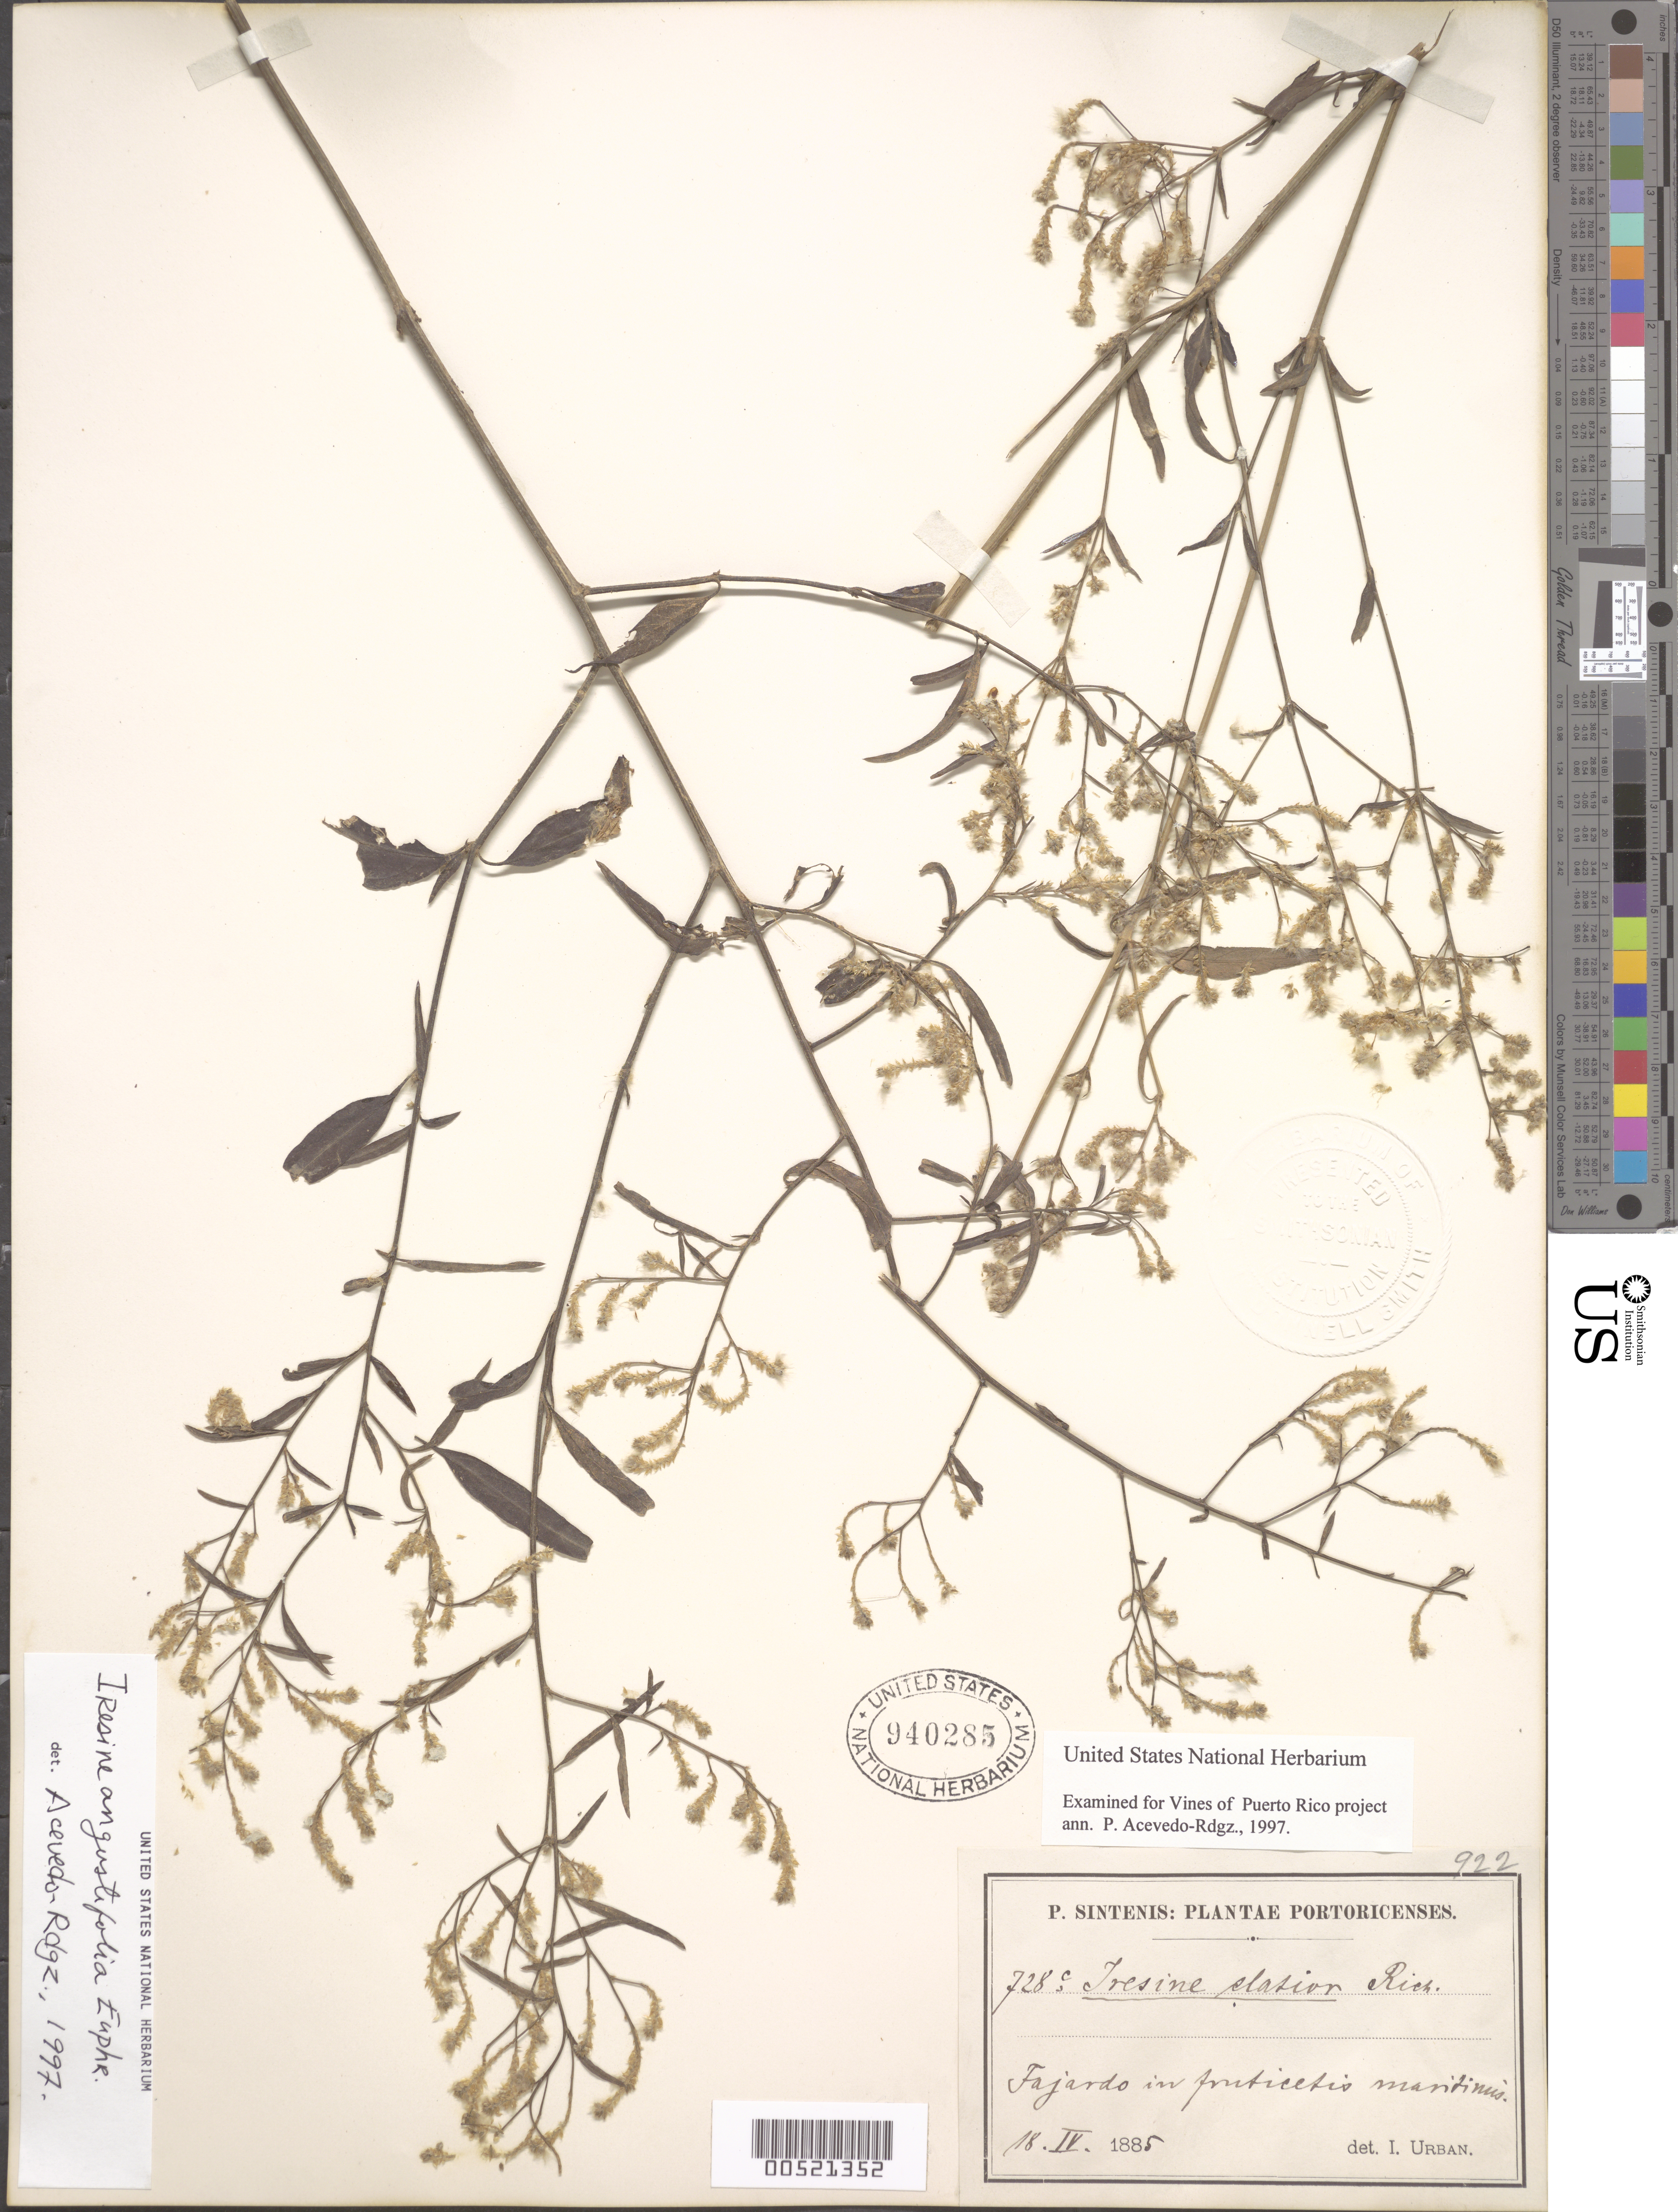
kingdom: Plantae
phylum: Tracheophyta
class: Magnoliopsida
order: Caryophyllales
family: Amaranthaceae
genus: Iresine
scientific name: Iresine angustifolia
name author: Euphrasén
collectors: P. Sintenis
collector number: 728c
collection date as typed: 03 Nov 1950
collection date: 1950-11-03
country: Puerto Rico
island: Greater Antilles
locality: Fajardo, coastal scrub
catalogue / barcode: US 940285